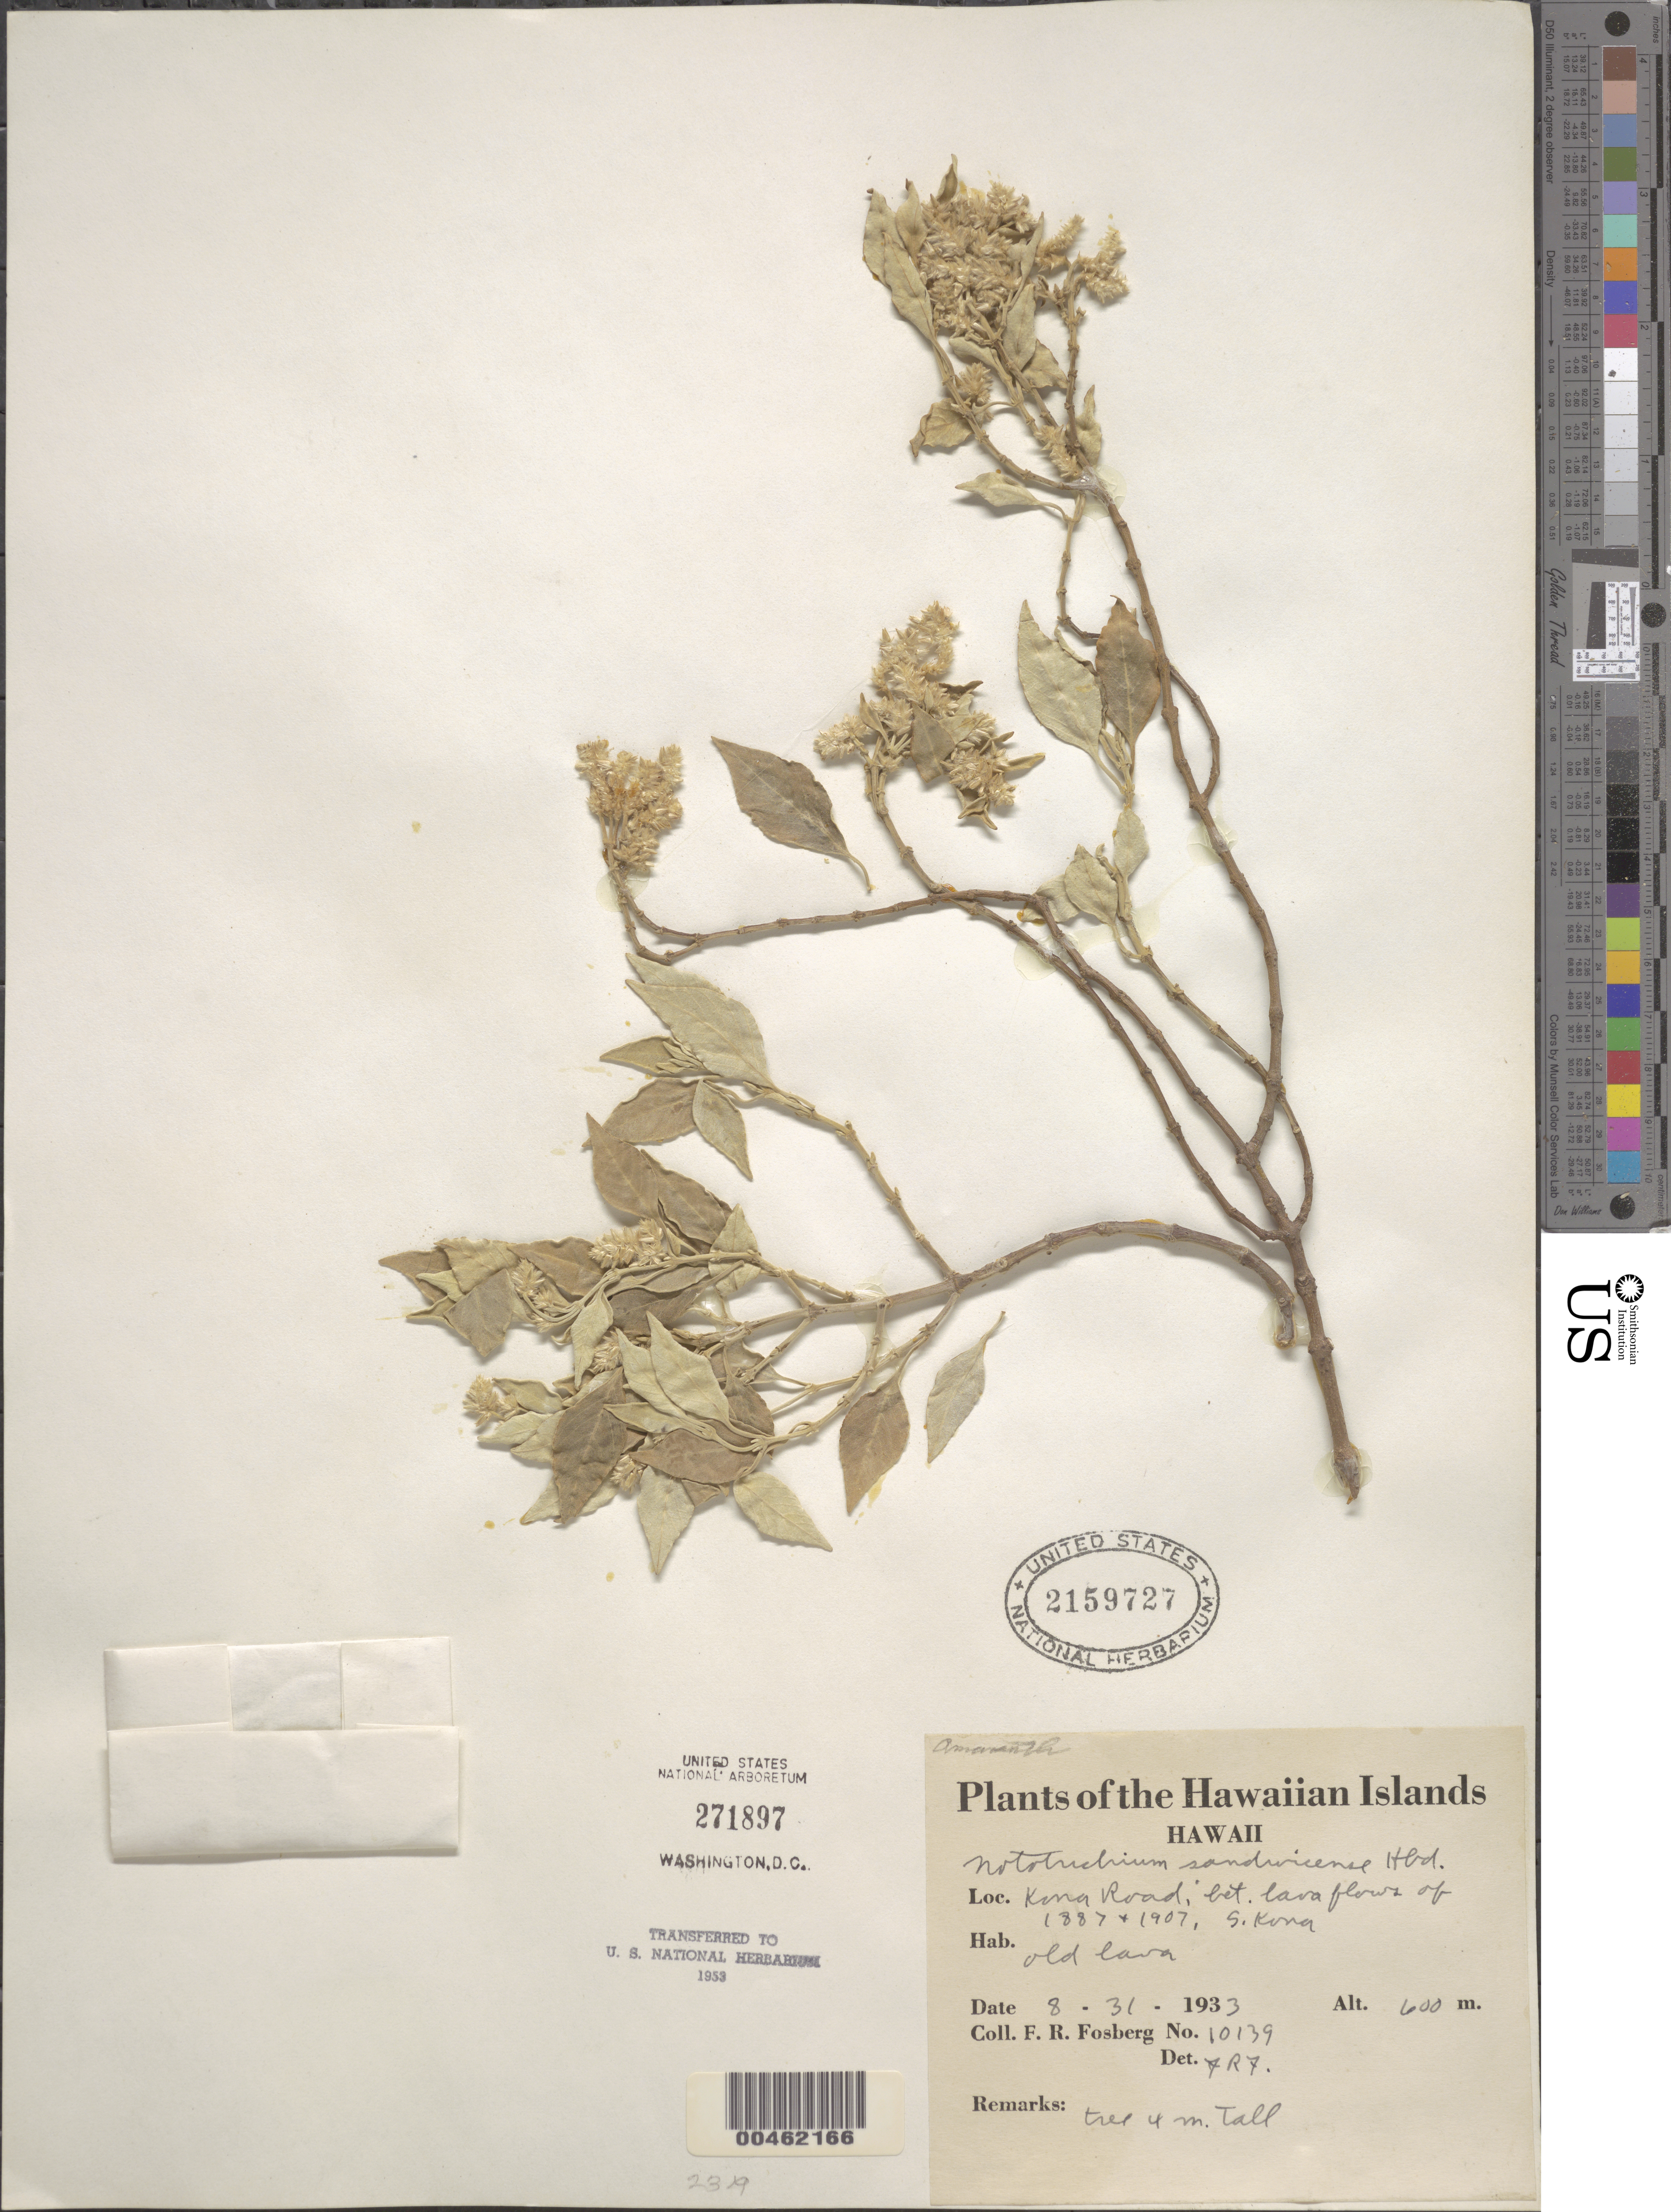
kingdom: Plantae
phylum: Tracheophyta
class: Magnoliopsida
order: Caryophyllales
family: Amaranthaceae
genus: Achyranthes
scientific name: Achyranthes sandwicensis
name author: (A. Gray) Di Vincenzo et al.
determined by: Wagner, W. L., (BOT), Smithsonian Institution - National Museum of Natural History (UNITED STATES)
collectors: F. R. Fosberg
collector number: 10139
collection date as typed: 31 Aug 1933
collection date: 1933-08-31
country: United States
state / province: Hawaii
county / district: Hawaii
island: Hawaii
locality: Kona Road, between lava flows of 1887 and 1907, S Kona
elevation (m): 600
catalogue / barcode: US 2159727